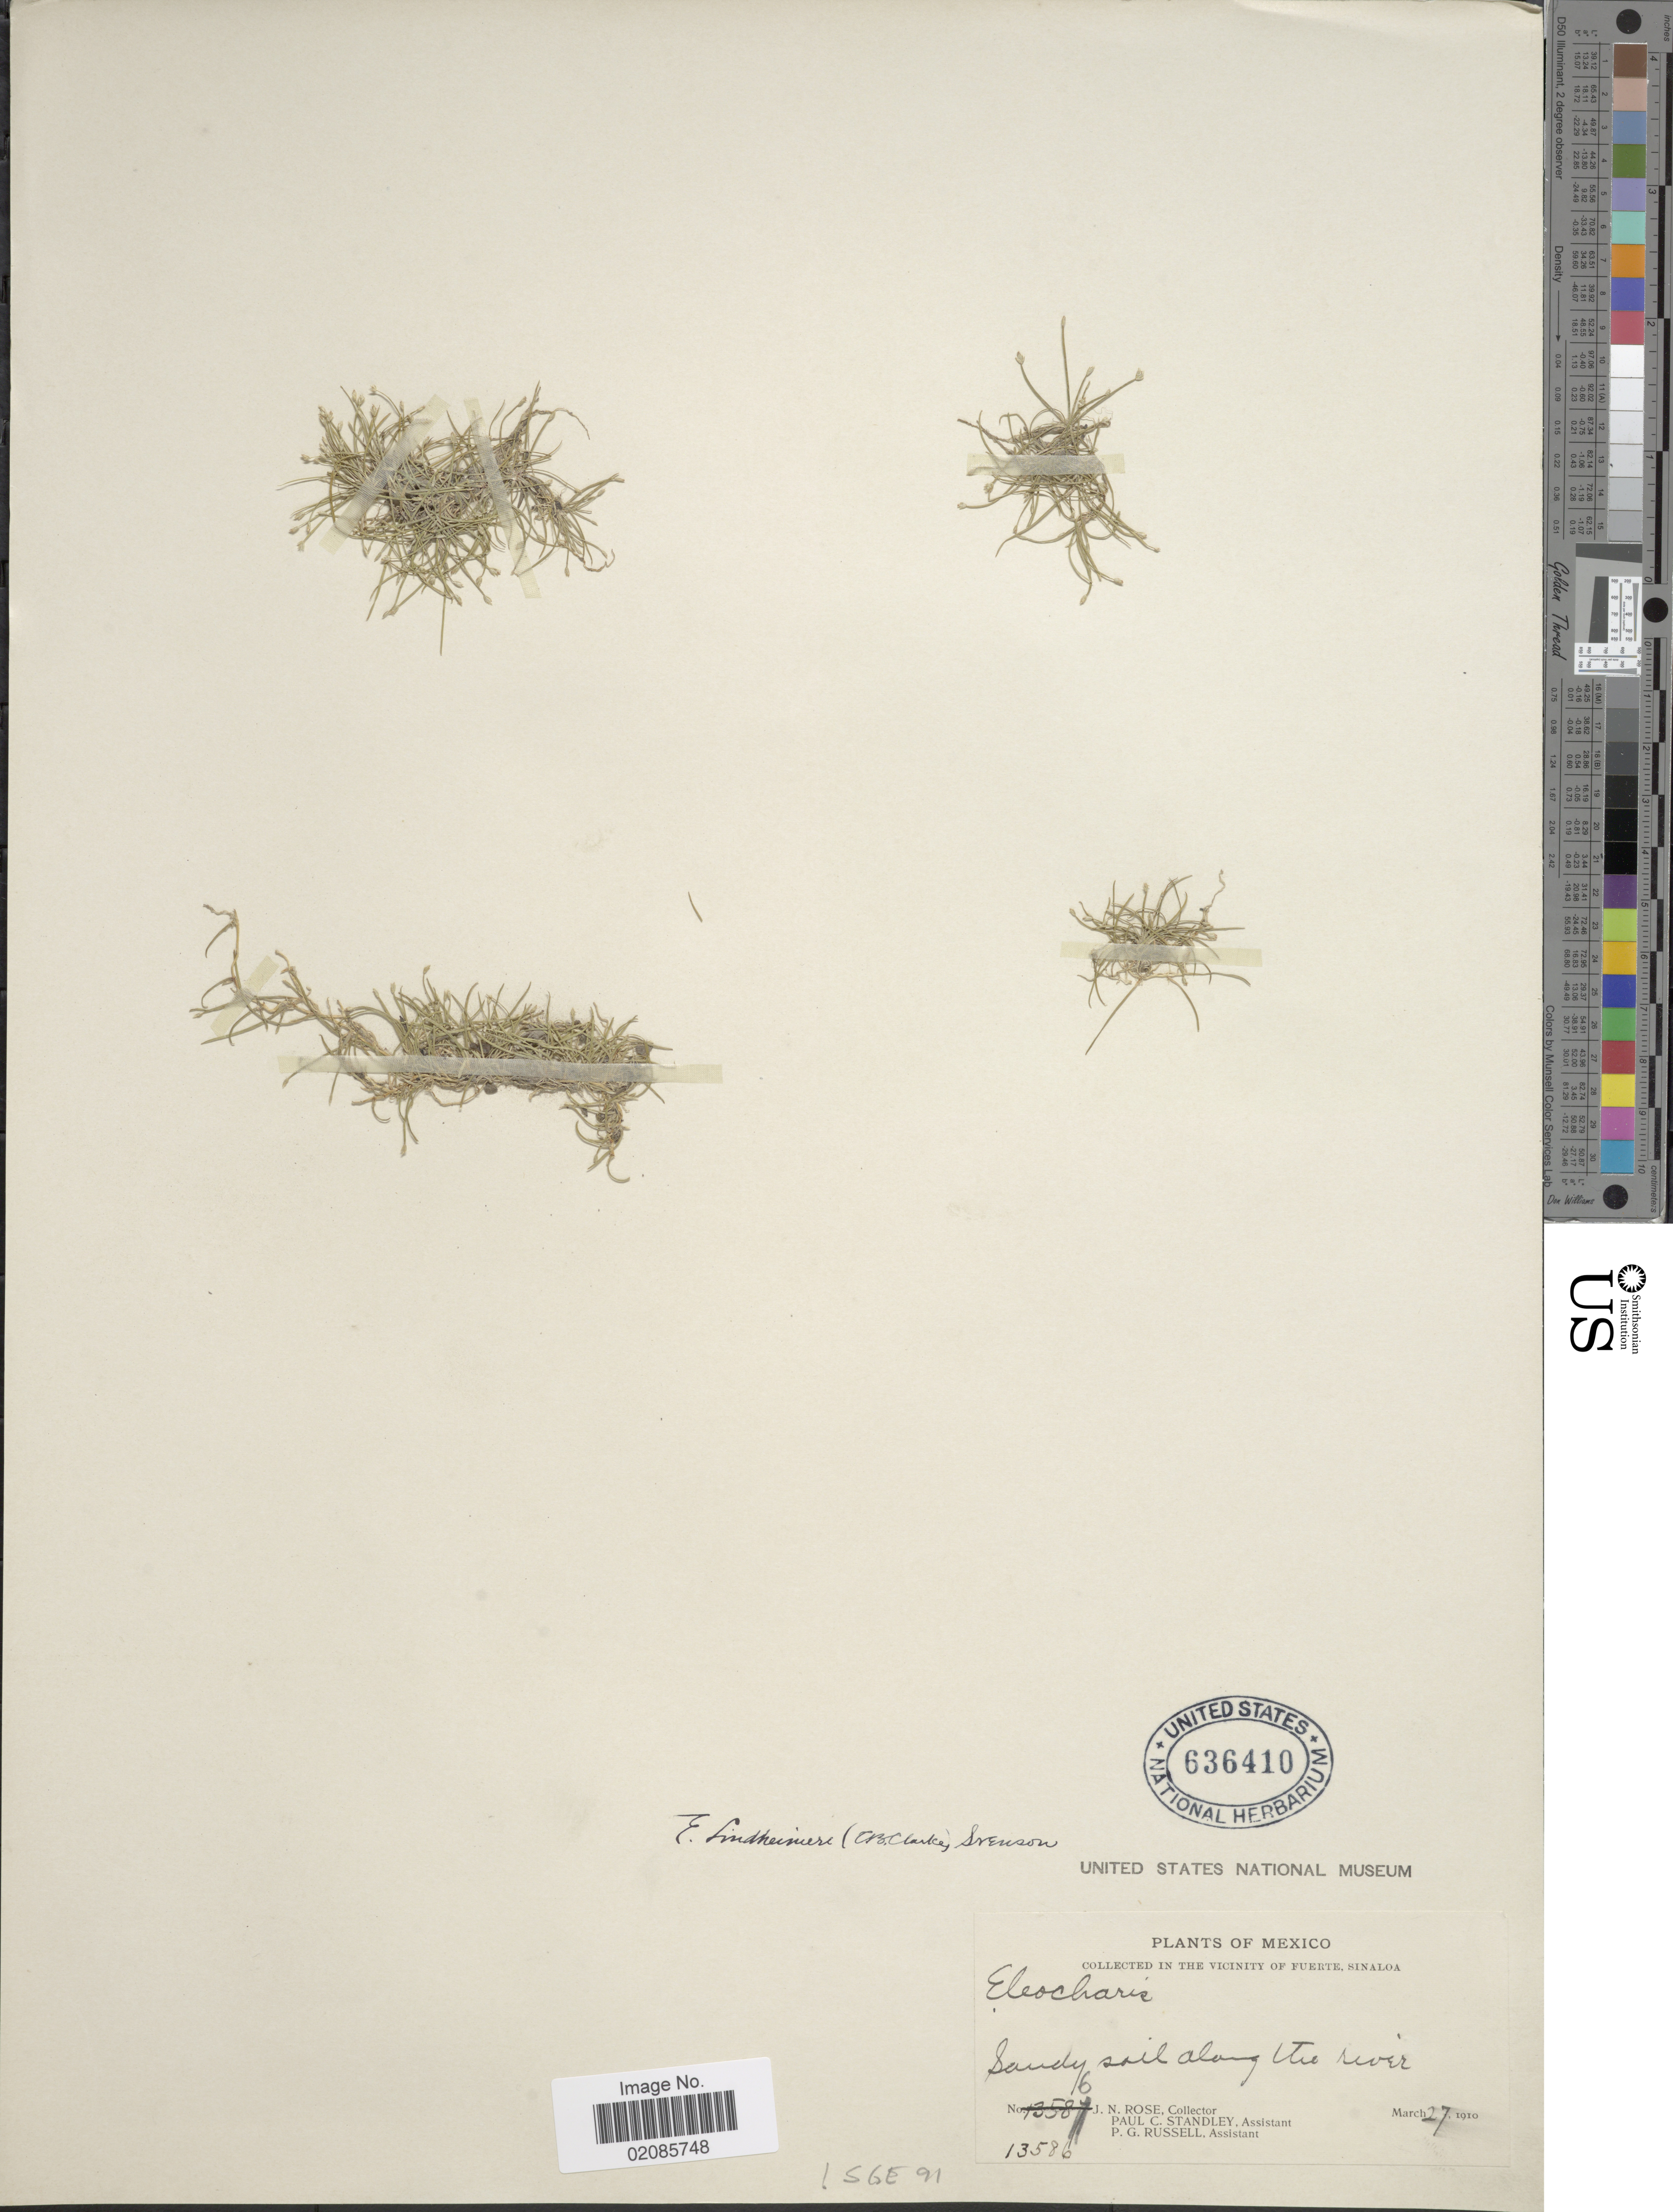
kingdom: Plantae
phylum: Tracheophyta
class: Liliopsida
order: Poales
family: Cyperaceae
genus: Eleocharis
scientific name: Eleocharis radicans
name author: (A. Dietrich) Kunth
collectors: J. N. Rose, P. C. Standley & P. G. Russell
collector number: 13586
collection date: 1910-03-27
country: Mexico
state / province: Sinaloa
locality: In the vicinity of Fuerte, sandy soil along the river.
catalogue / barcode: US 636410